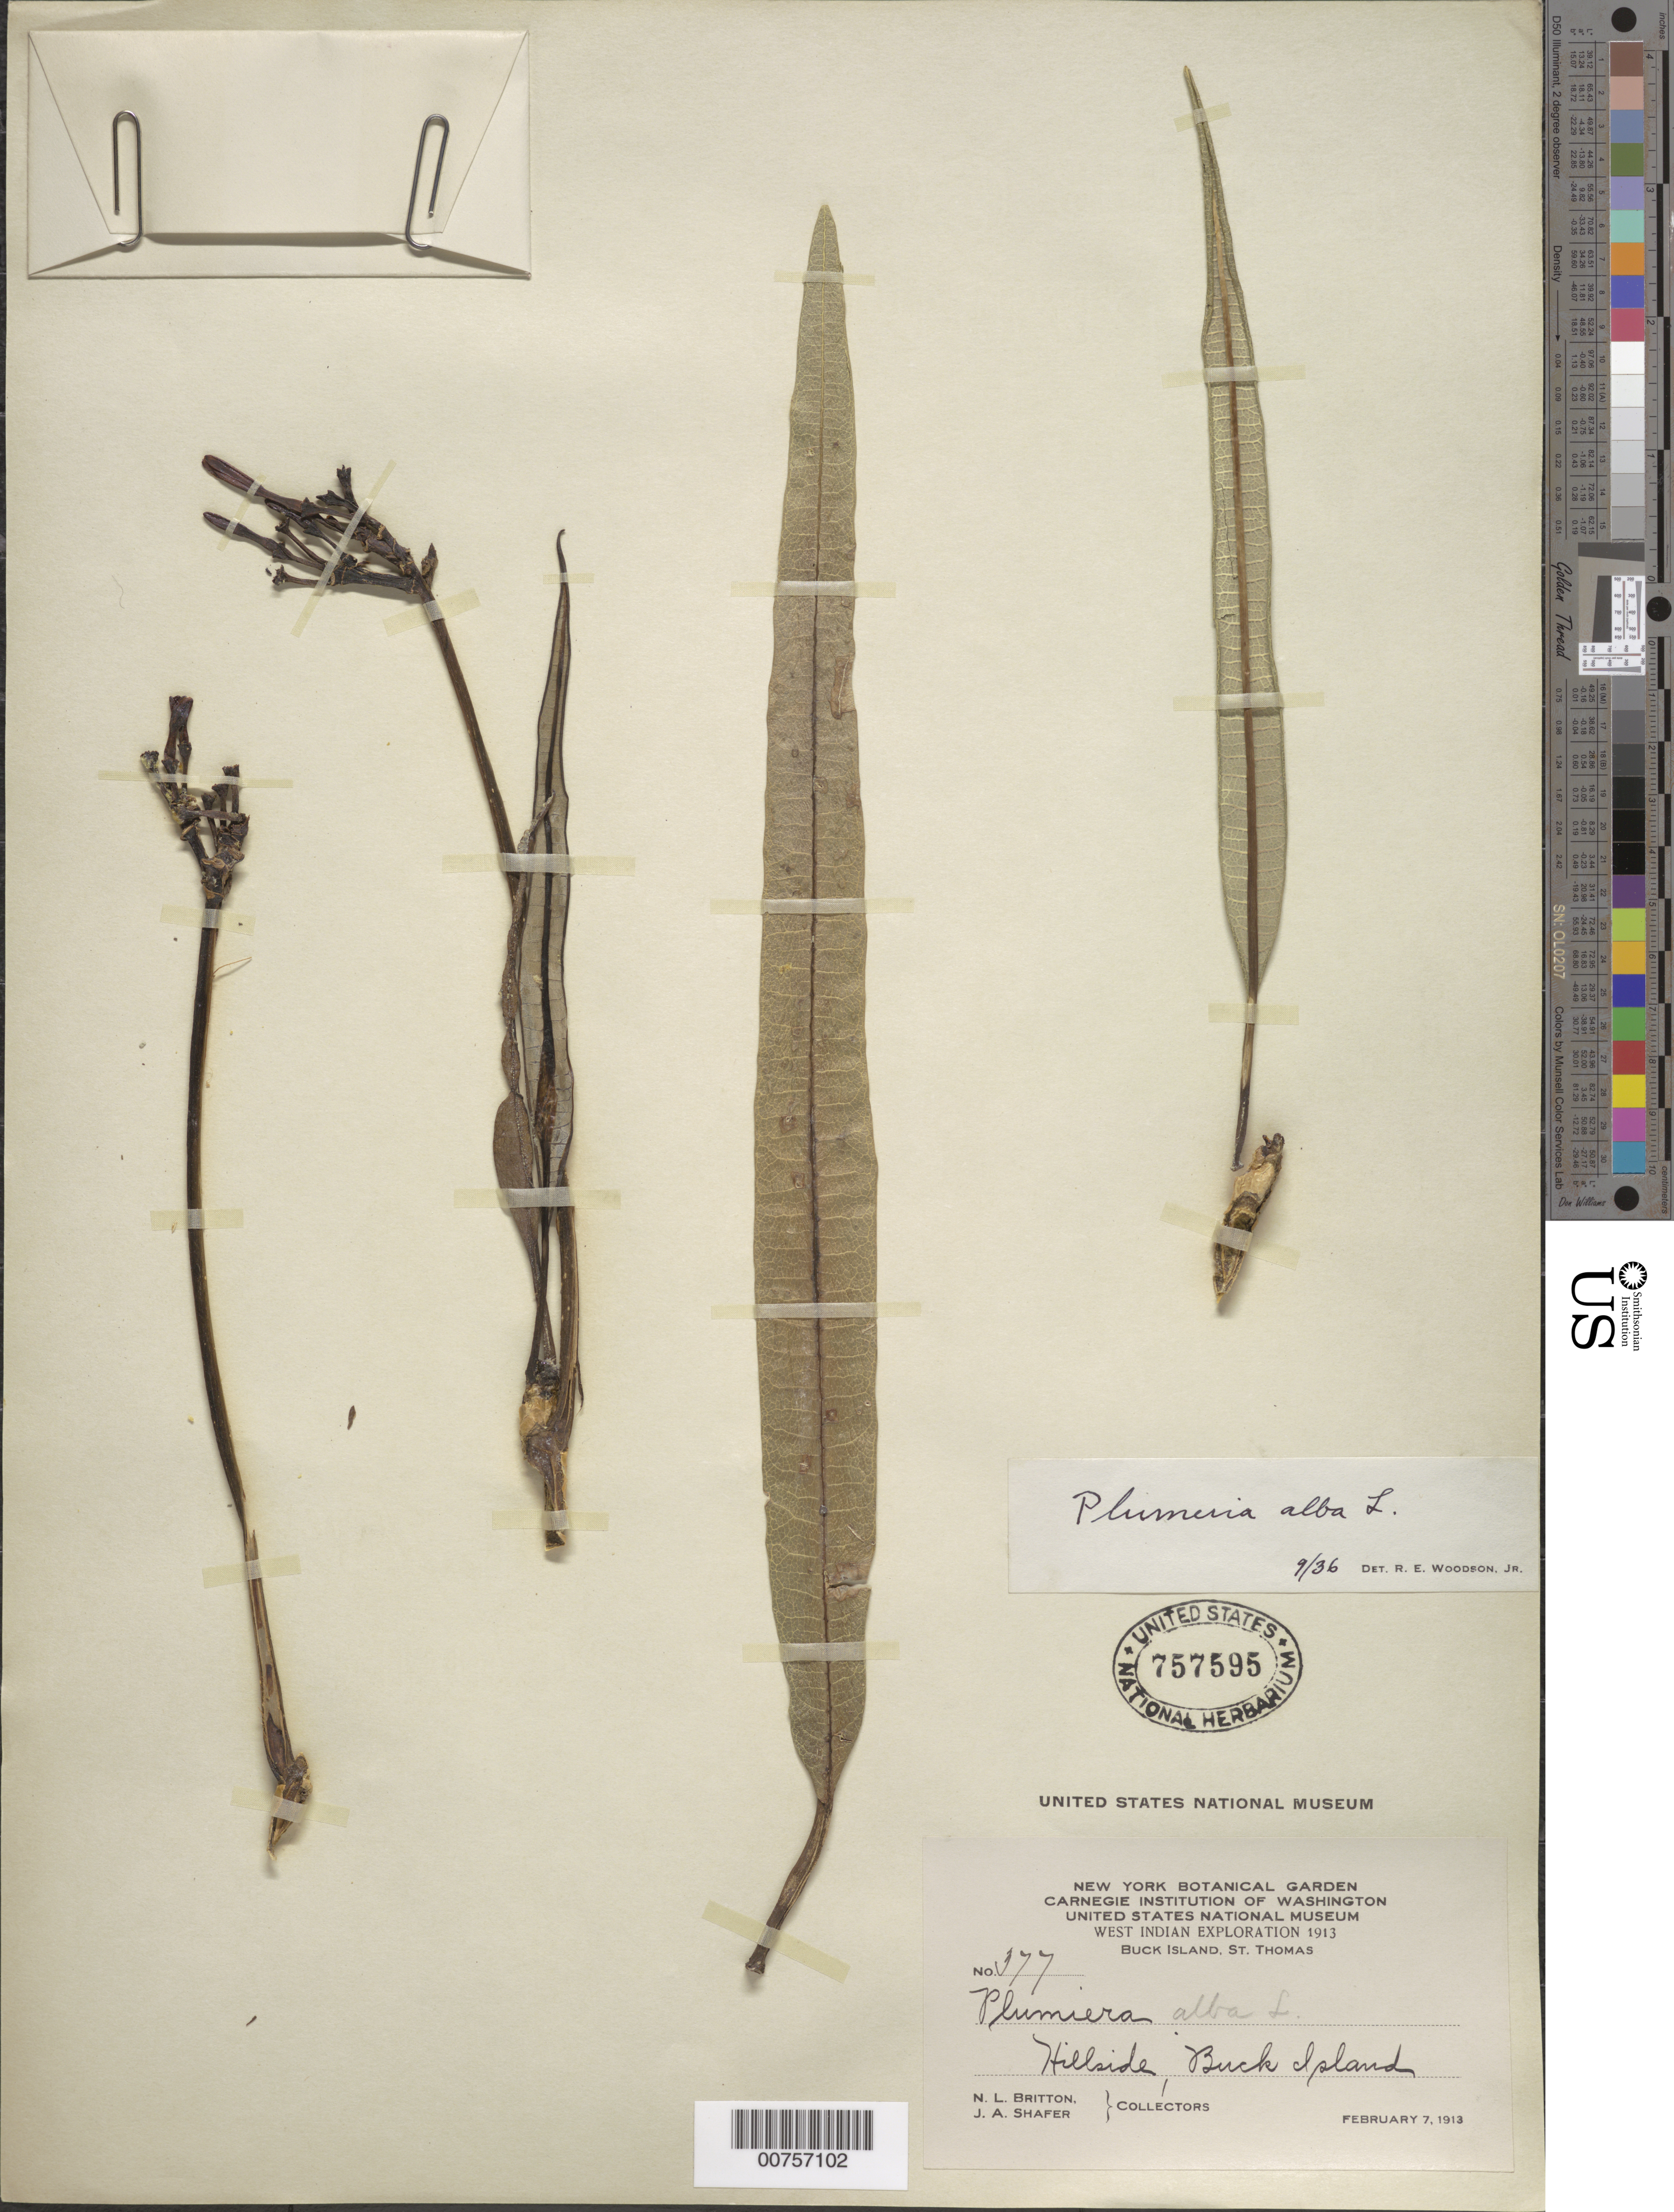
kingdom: Plantae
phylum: Tracheophyta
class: Magnoliopsida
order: Gentianales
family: Apocynaceae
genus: Plumeria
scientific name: Plumeria alba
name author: L.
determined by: Woodson, R. E., Jr.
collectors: N. Britton & J. A. Shafer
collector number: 377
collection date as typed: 07 Feb 1913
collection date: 1913-02-07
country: U.S. Virgin Islands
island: St. Thomas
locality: Buck Island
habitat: Hillside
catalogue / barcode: US 757595